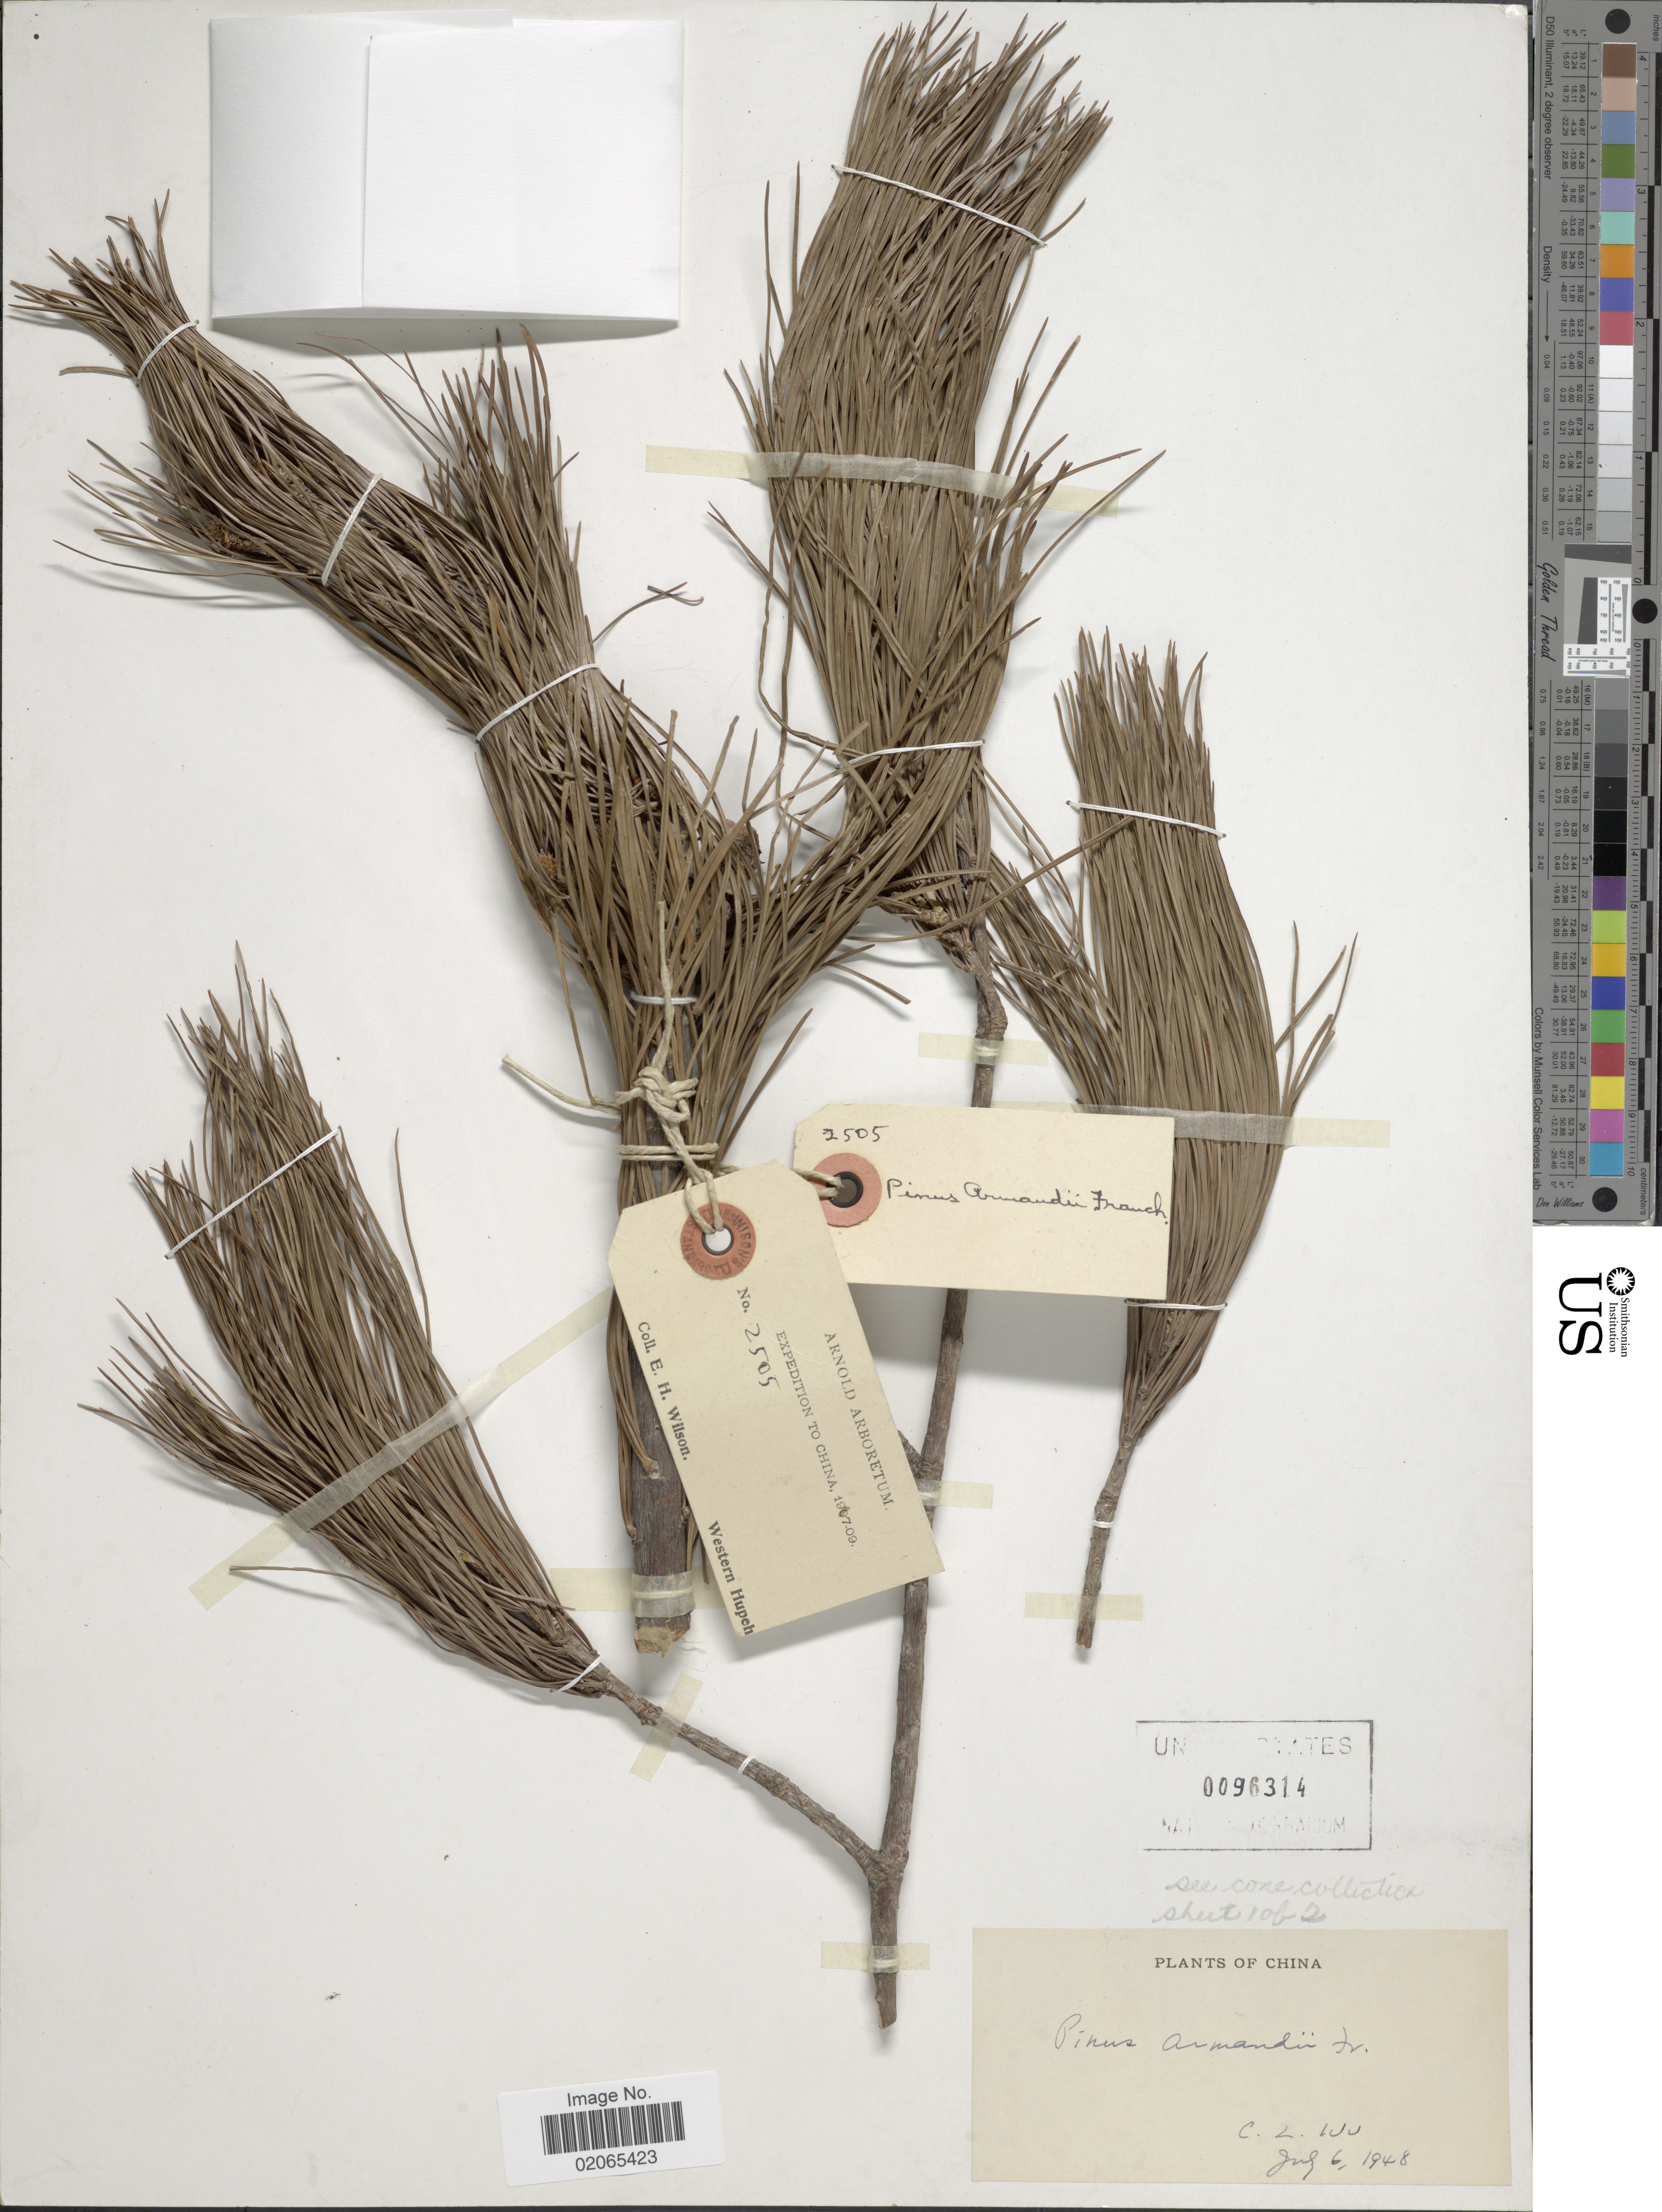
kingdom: Plantae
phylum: Tracheophyta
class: Pinopsida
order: Pinales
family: Pinaceae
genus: Pinus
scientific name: Pinus armandii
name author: Franch.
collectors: E. Wilson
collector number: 2505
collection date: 1907/1909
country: China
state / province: Hubei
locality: Western Hupeh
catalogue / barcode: US 96314